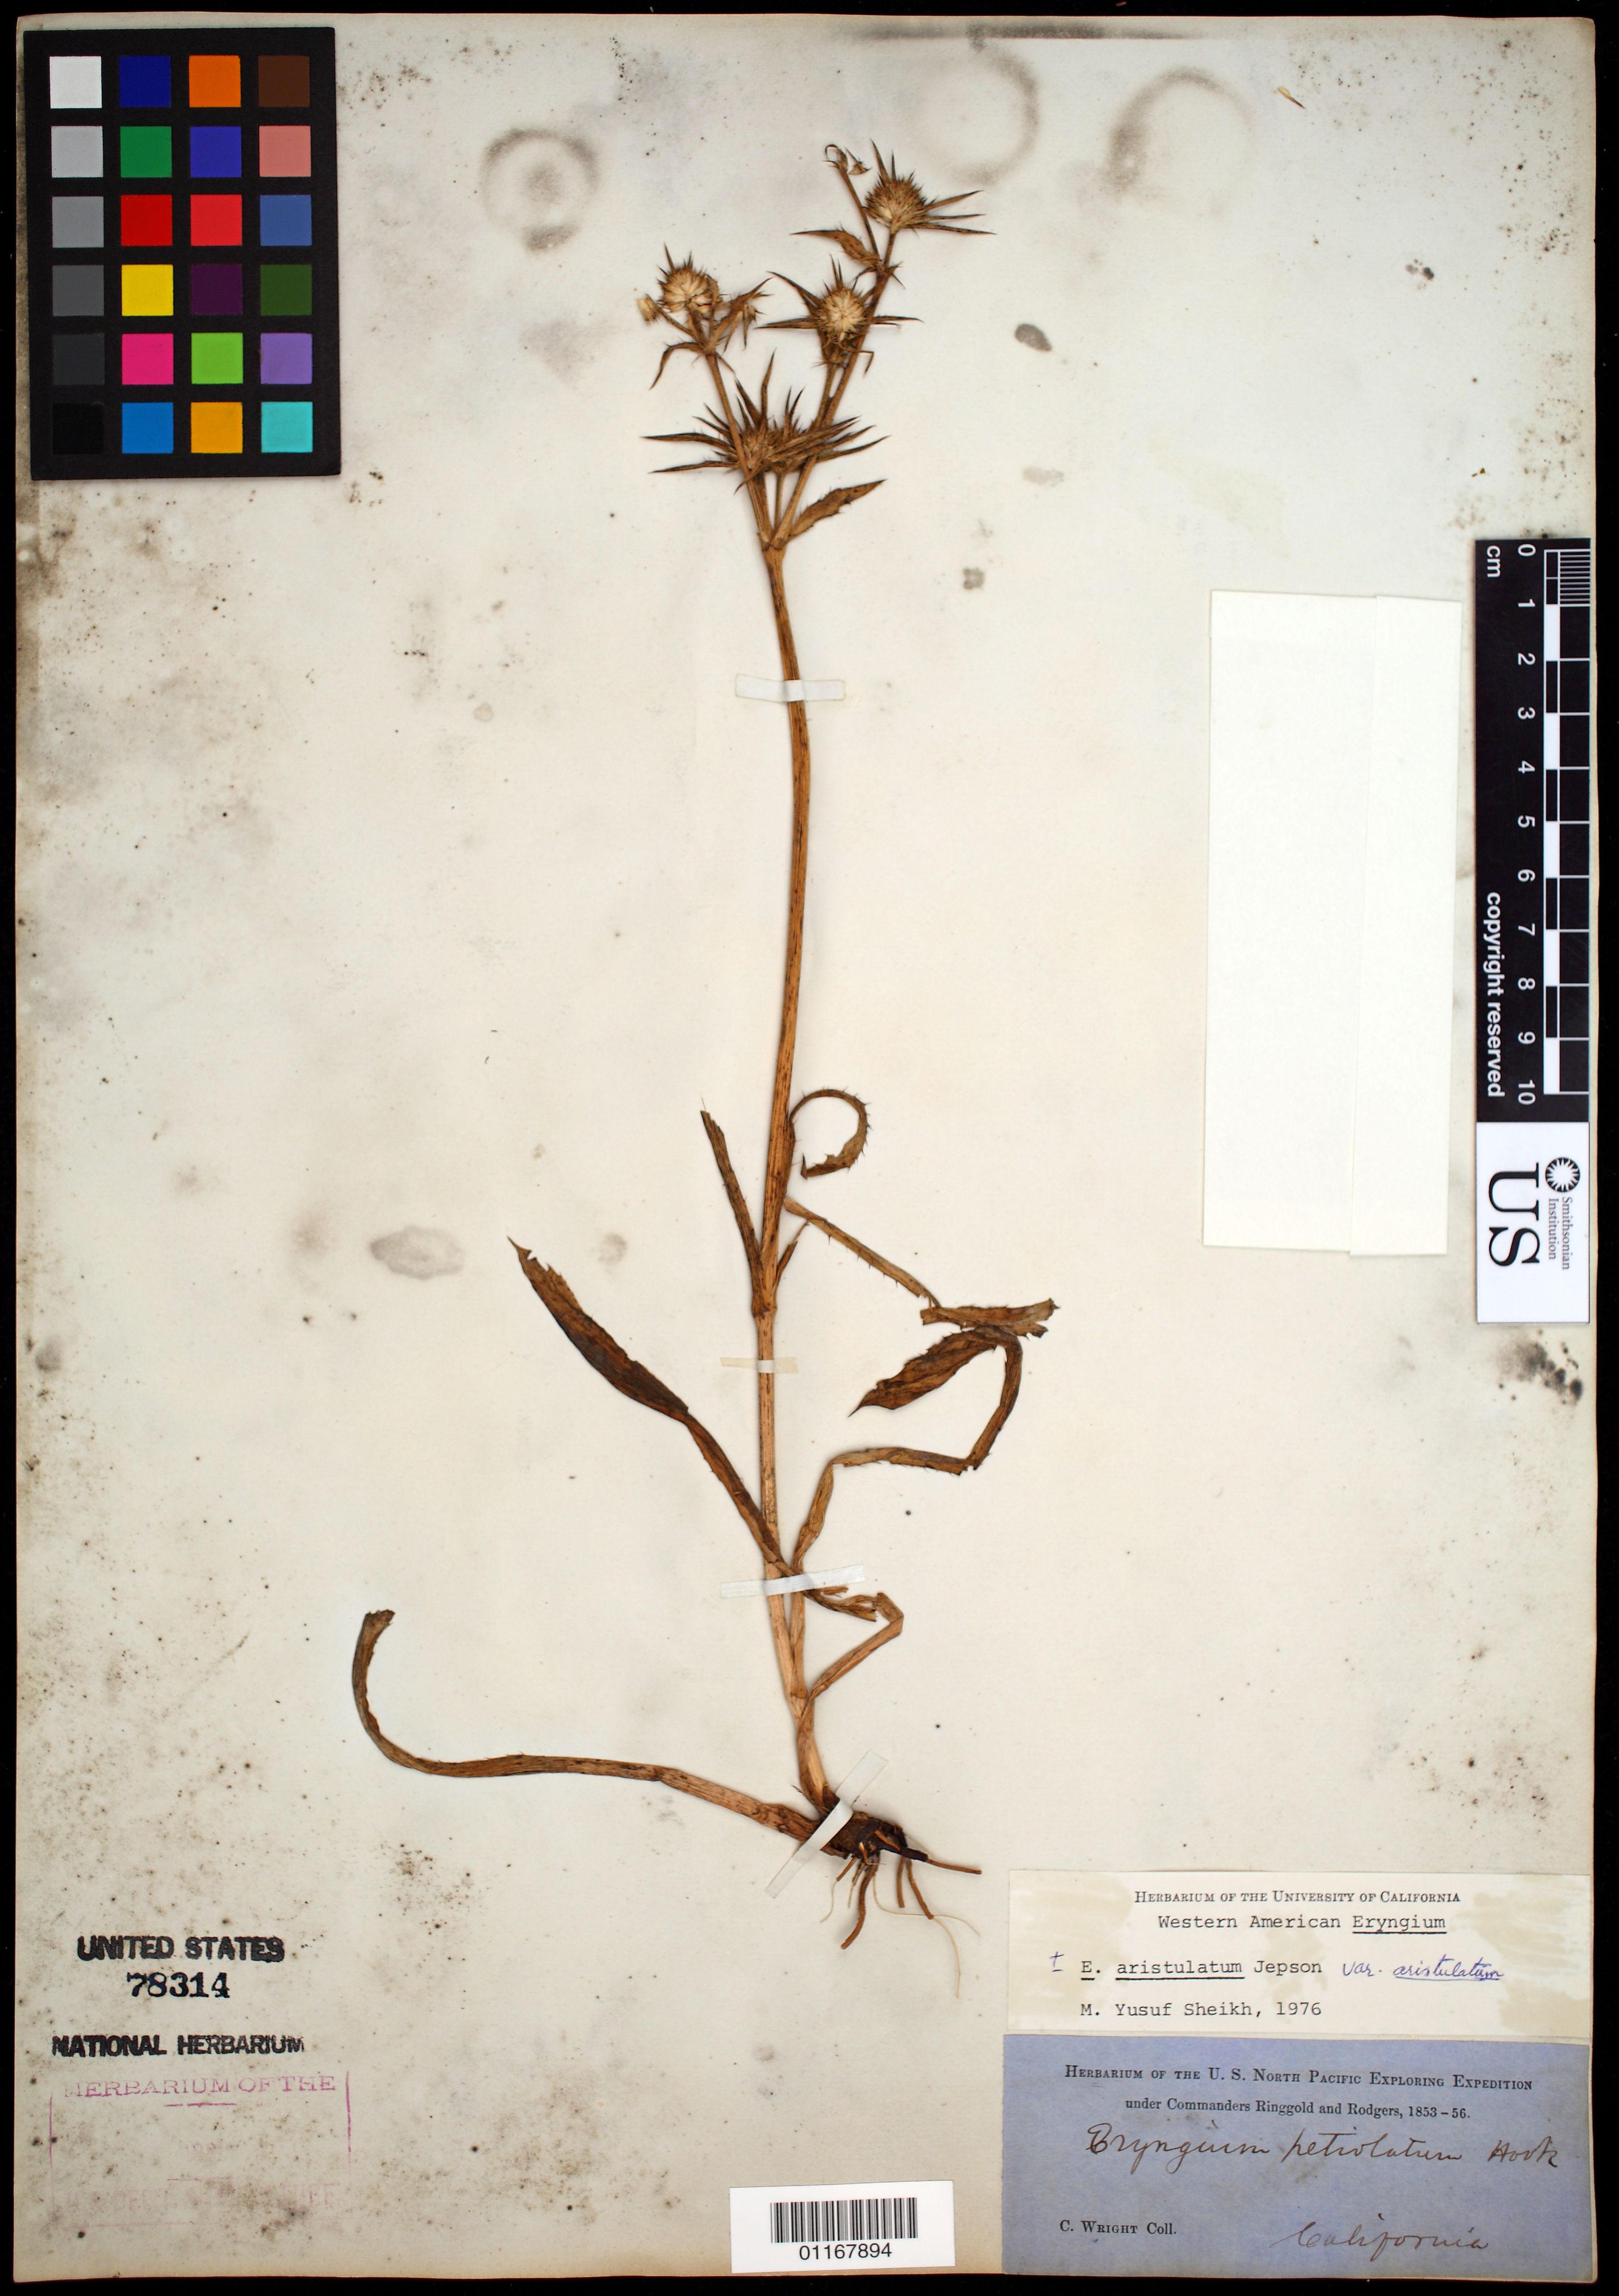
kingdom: Plantae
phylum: Tracheophyta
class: Magnoliopsida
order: Apiales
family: Apiaceae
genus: Eryngium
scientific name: Eryngium aristulatum var. aristulatum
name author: Jeps.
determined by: Sheikh, M. Y.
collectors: C. Wright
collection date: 1853/1856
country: United States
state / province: California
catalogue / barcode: US 78314